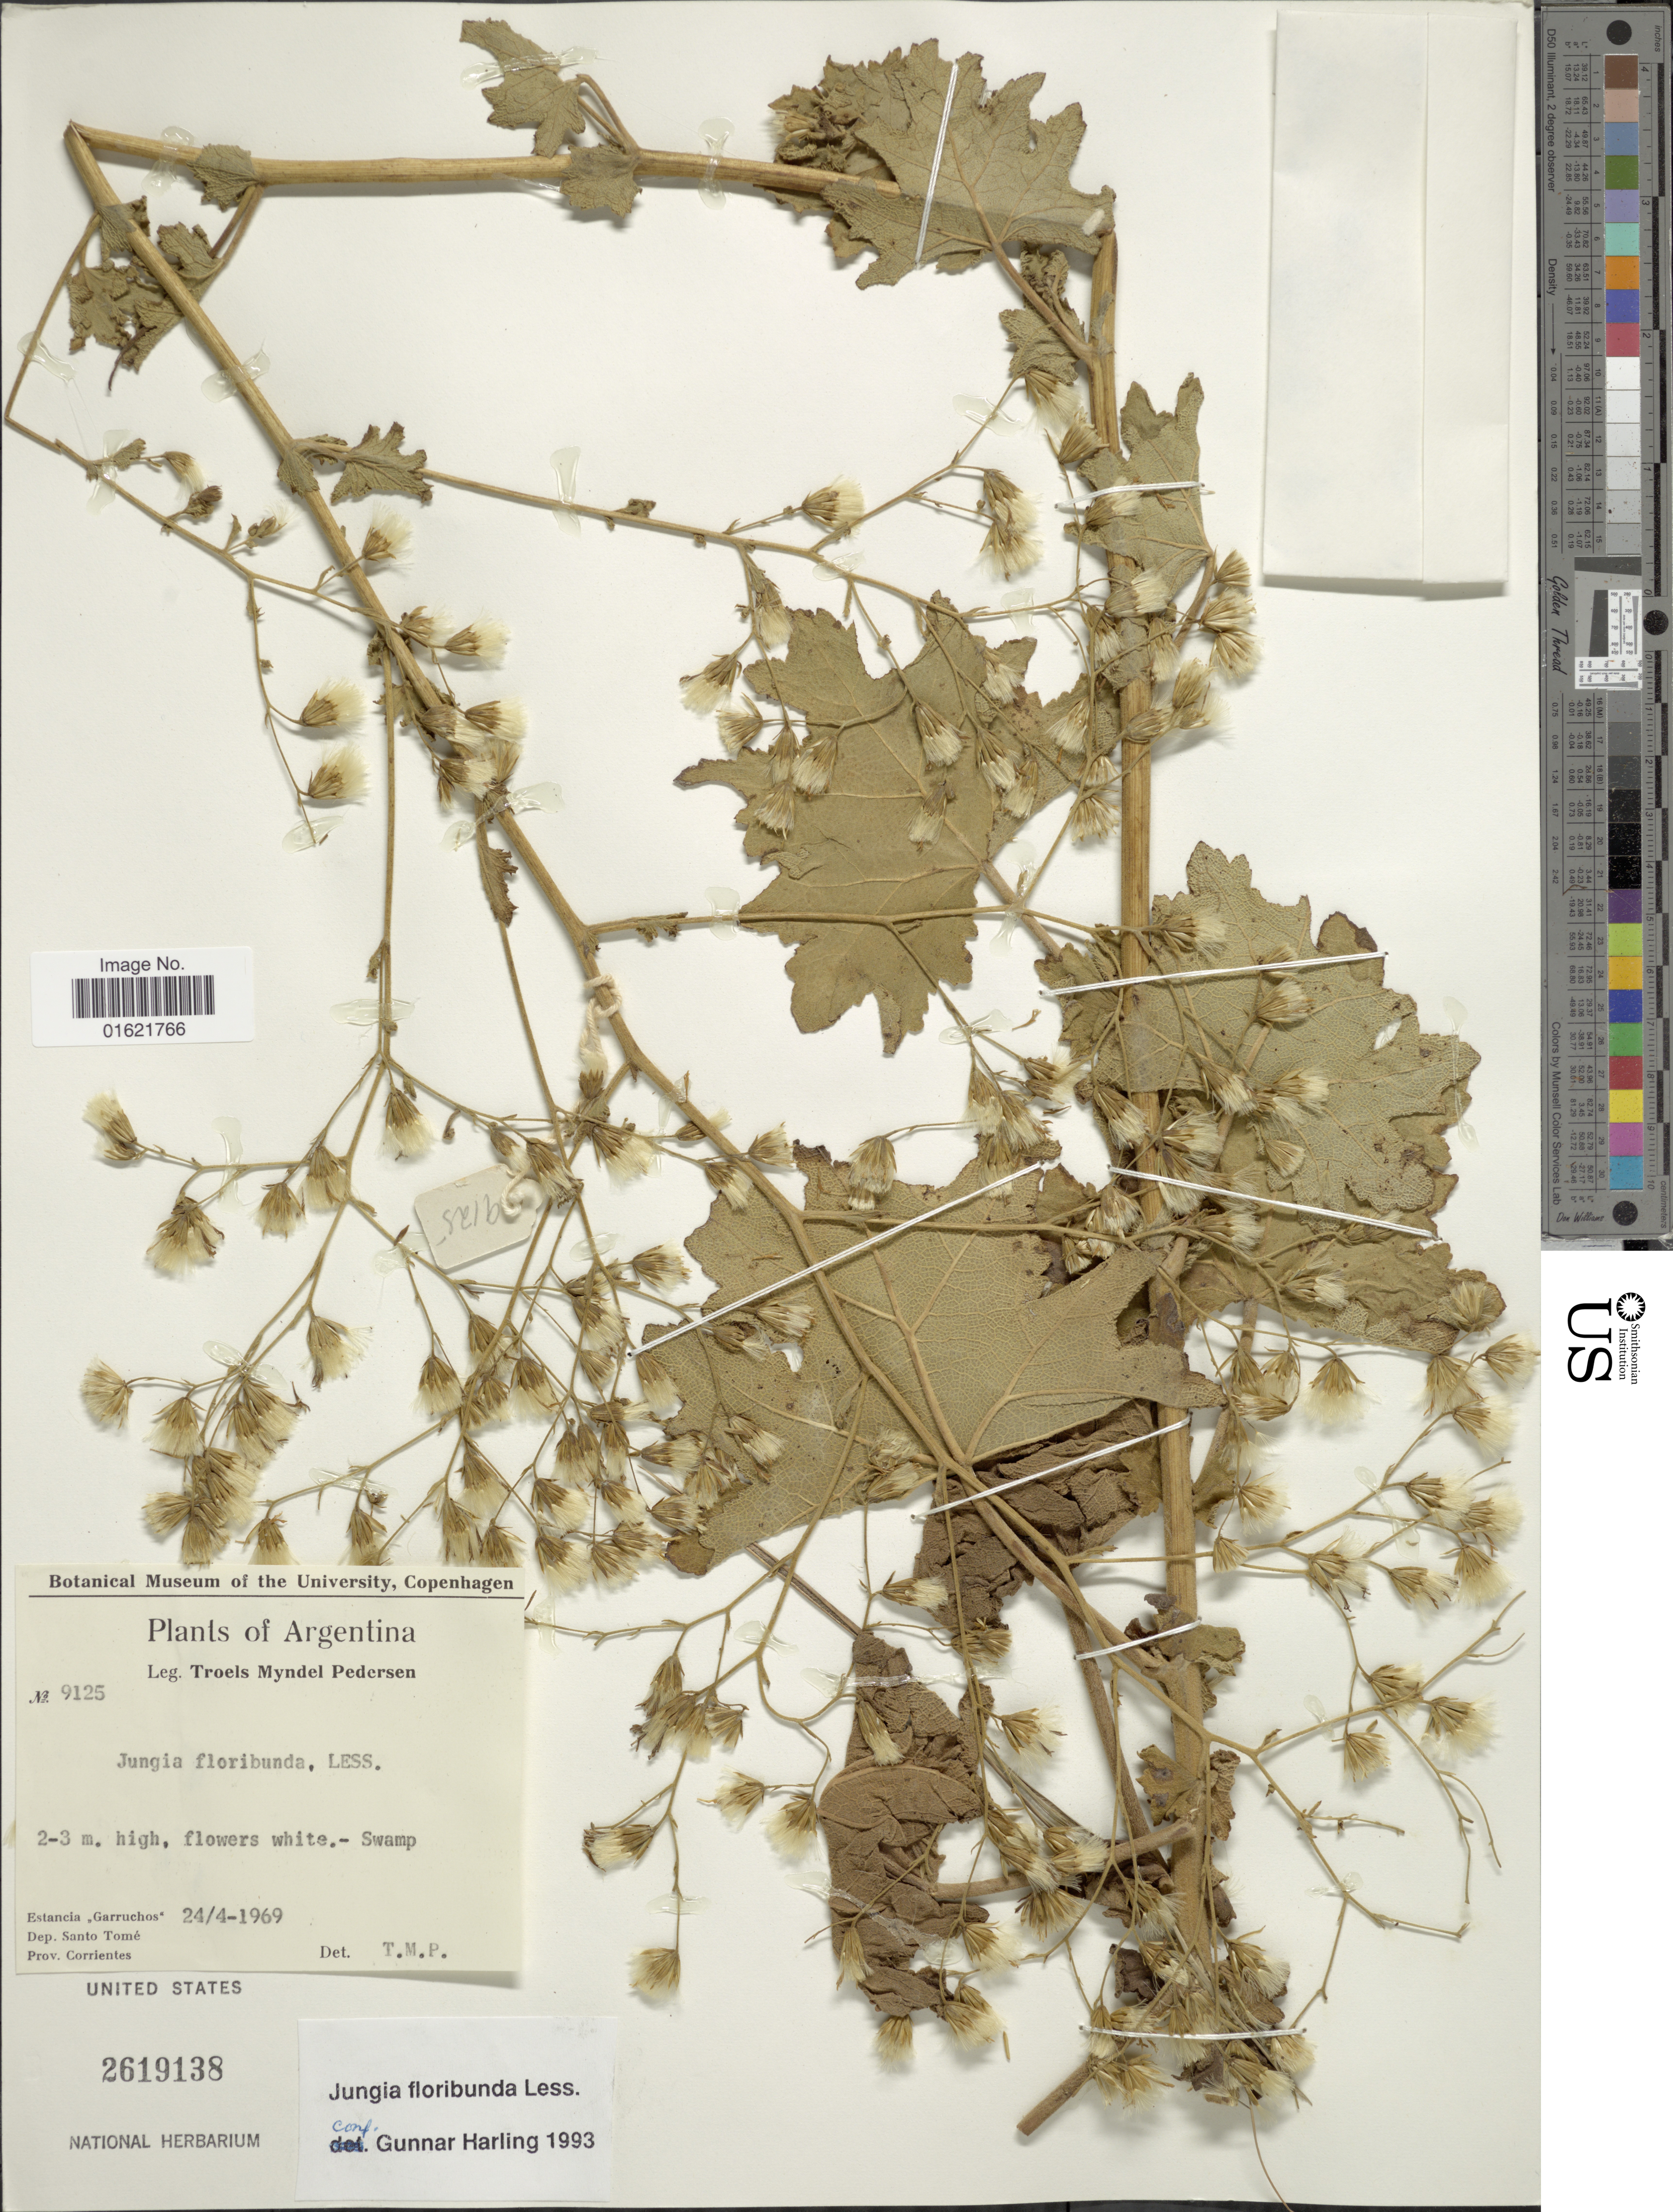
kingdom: Plantae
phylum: Tracheophyta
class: Magnoliopsida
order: Asterales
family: Asteraceae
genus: Jungia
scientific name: Jungia floribunda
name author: Less.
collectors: T. Pederson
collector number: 9125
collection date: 1969-04-24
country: Argentina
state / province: Corrientes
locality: Estancia Garruchos, Dep. Santo Tome. Prov, Corrientes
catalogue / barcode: US 2619138